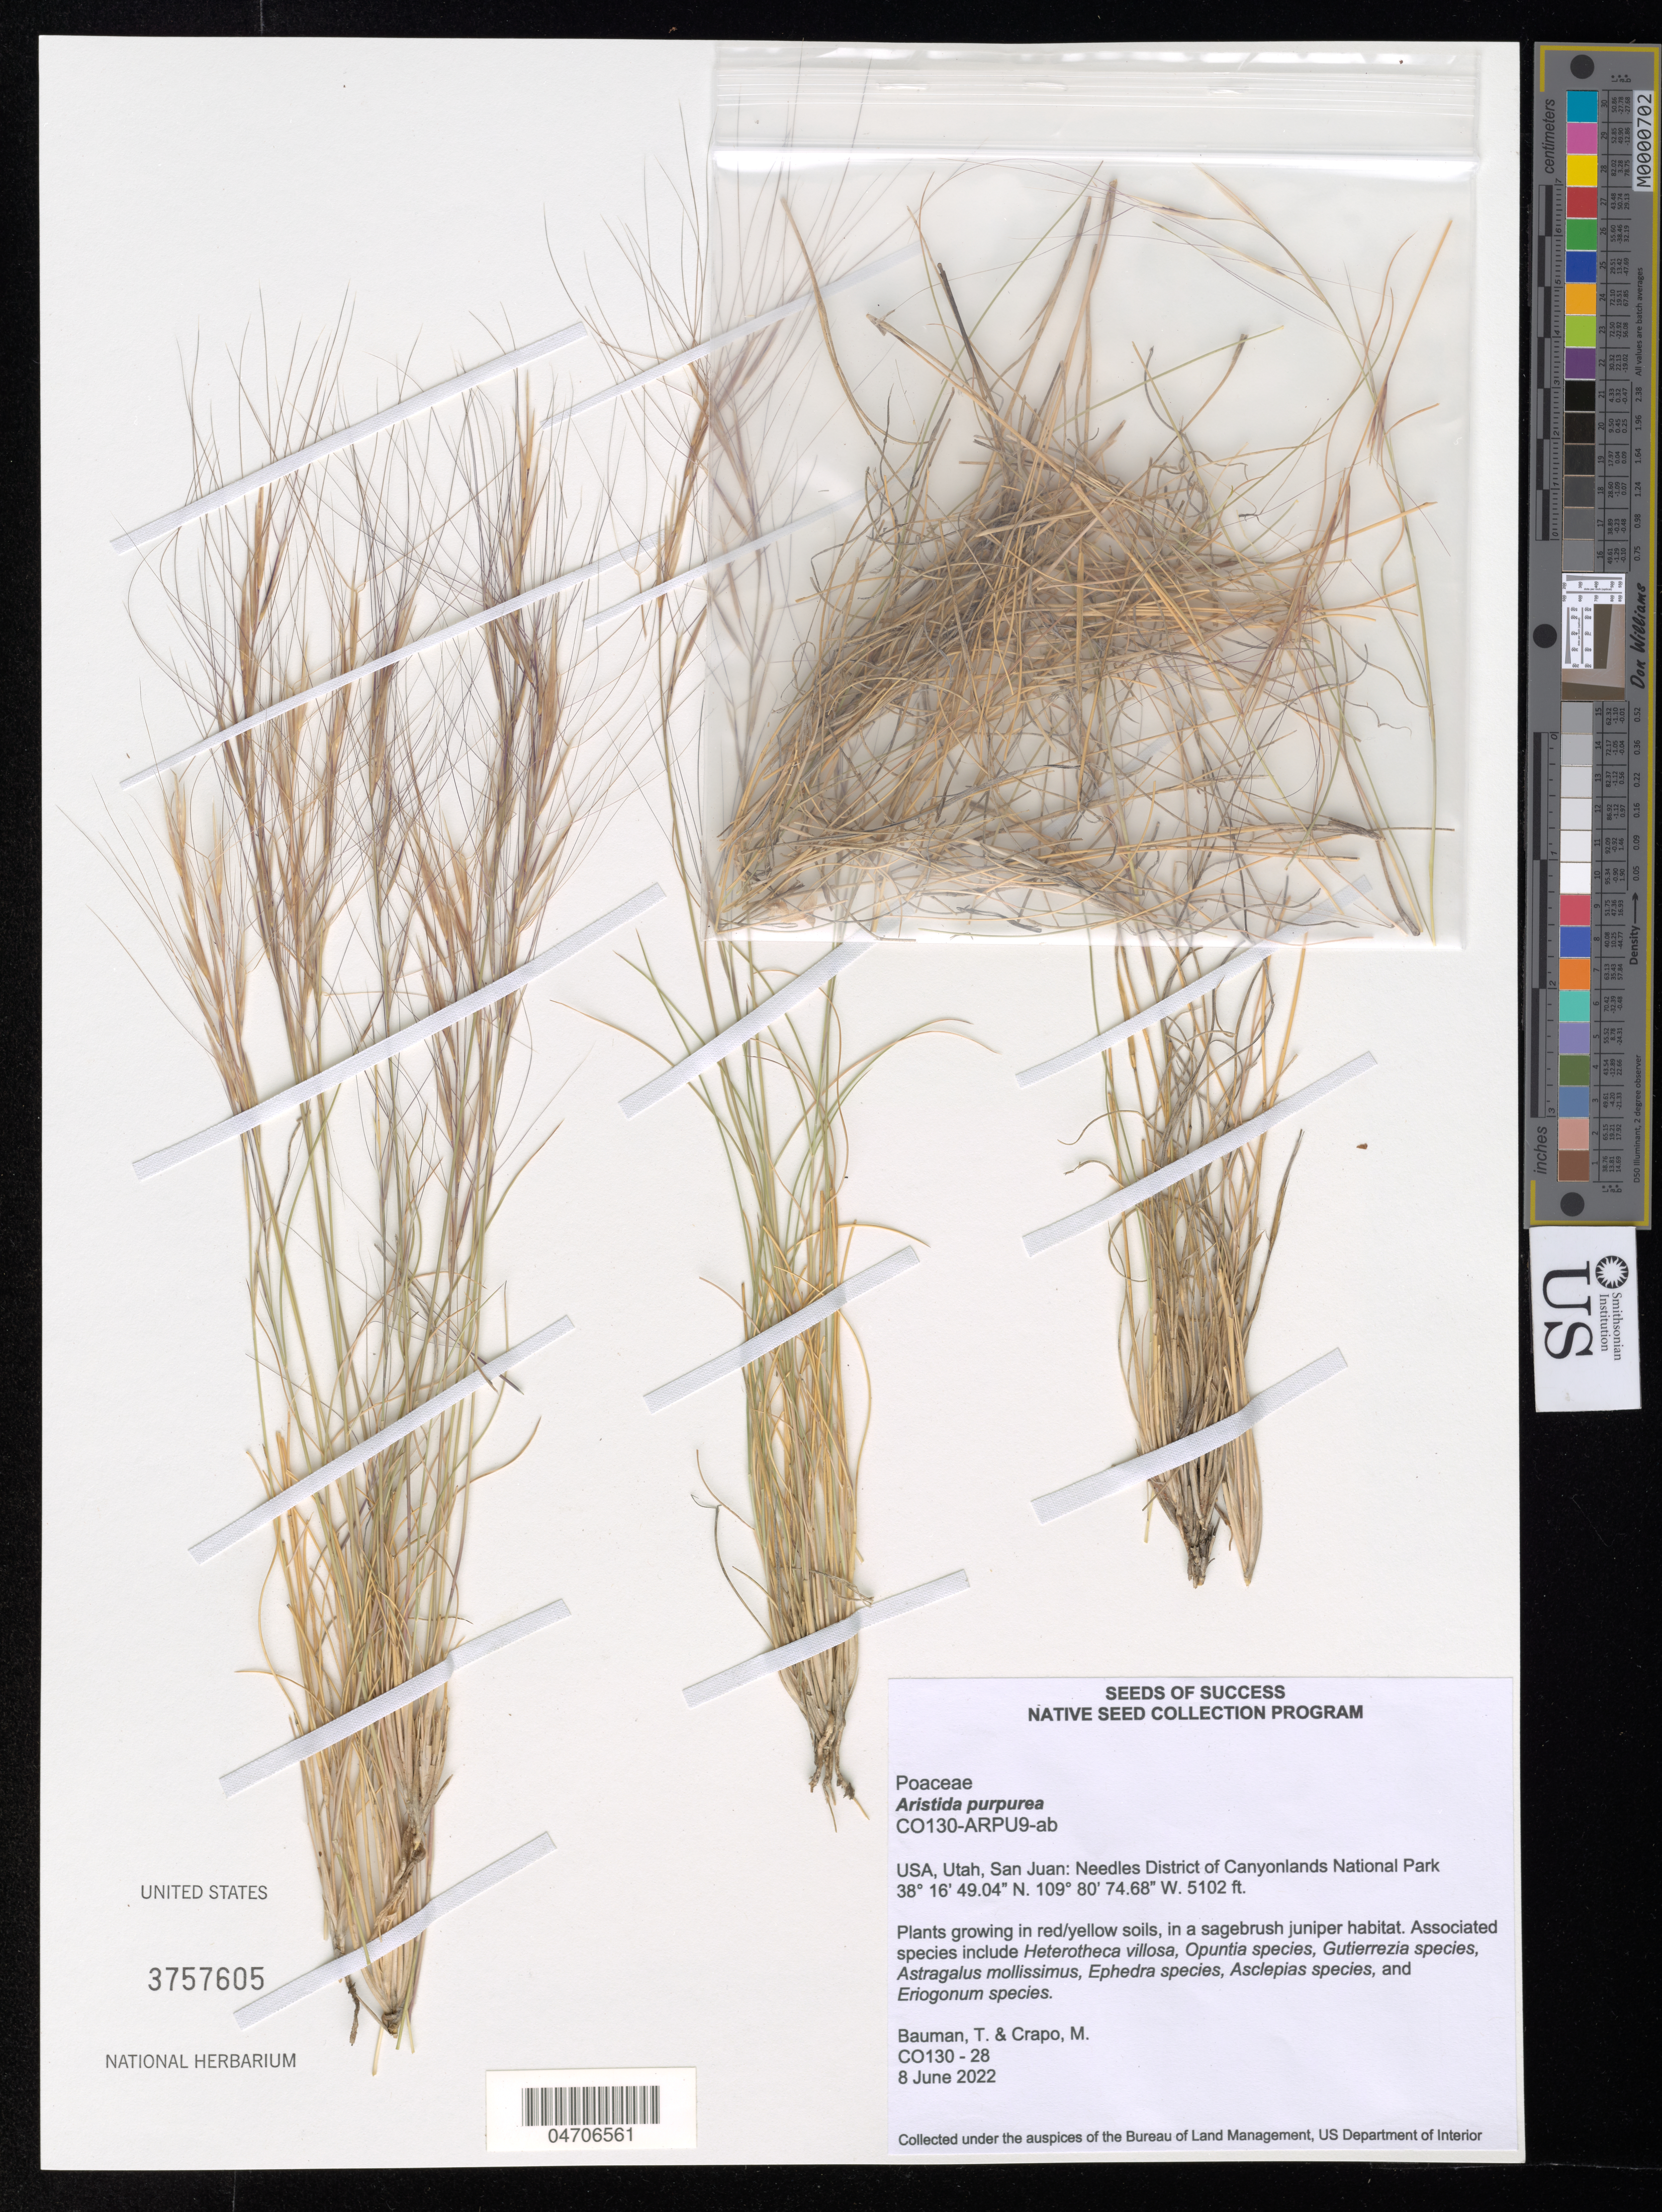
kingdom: Plantae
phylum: Tracheophyta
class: Liliopsida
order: Poales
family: Poaceae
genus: Aristida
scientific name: Aristida purpurea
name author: Nutt.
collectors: K. Gage & G. Woronow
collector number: CO130-28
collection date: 2022-06-08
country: United States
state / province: Utah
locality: San Juan: Needles District of Canyonlands National Park.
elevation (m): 1555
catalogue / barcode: US 3757605